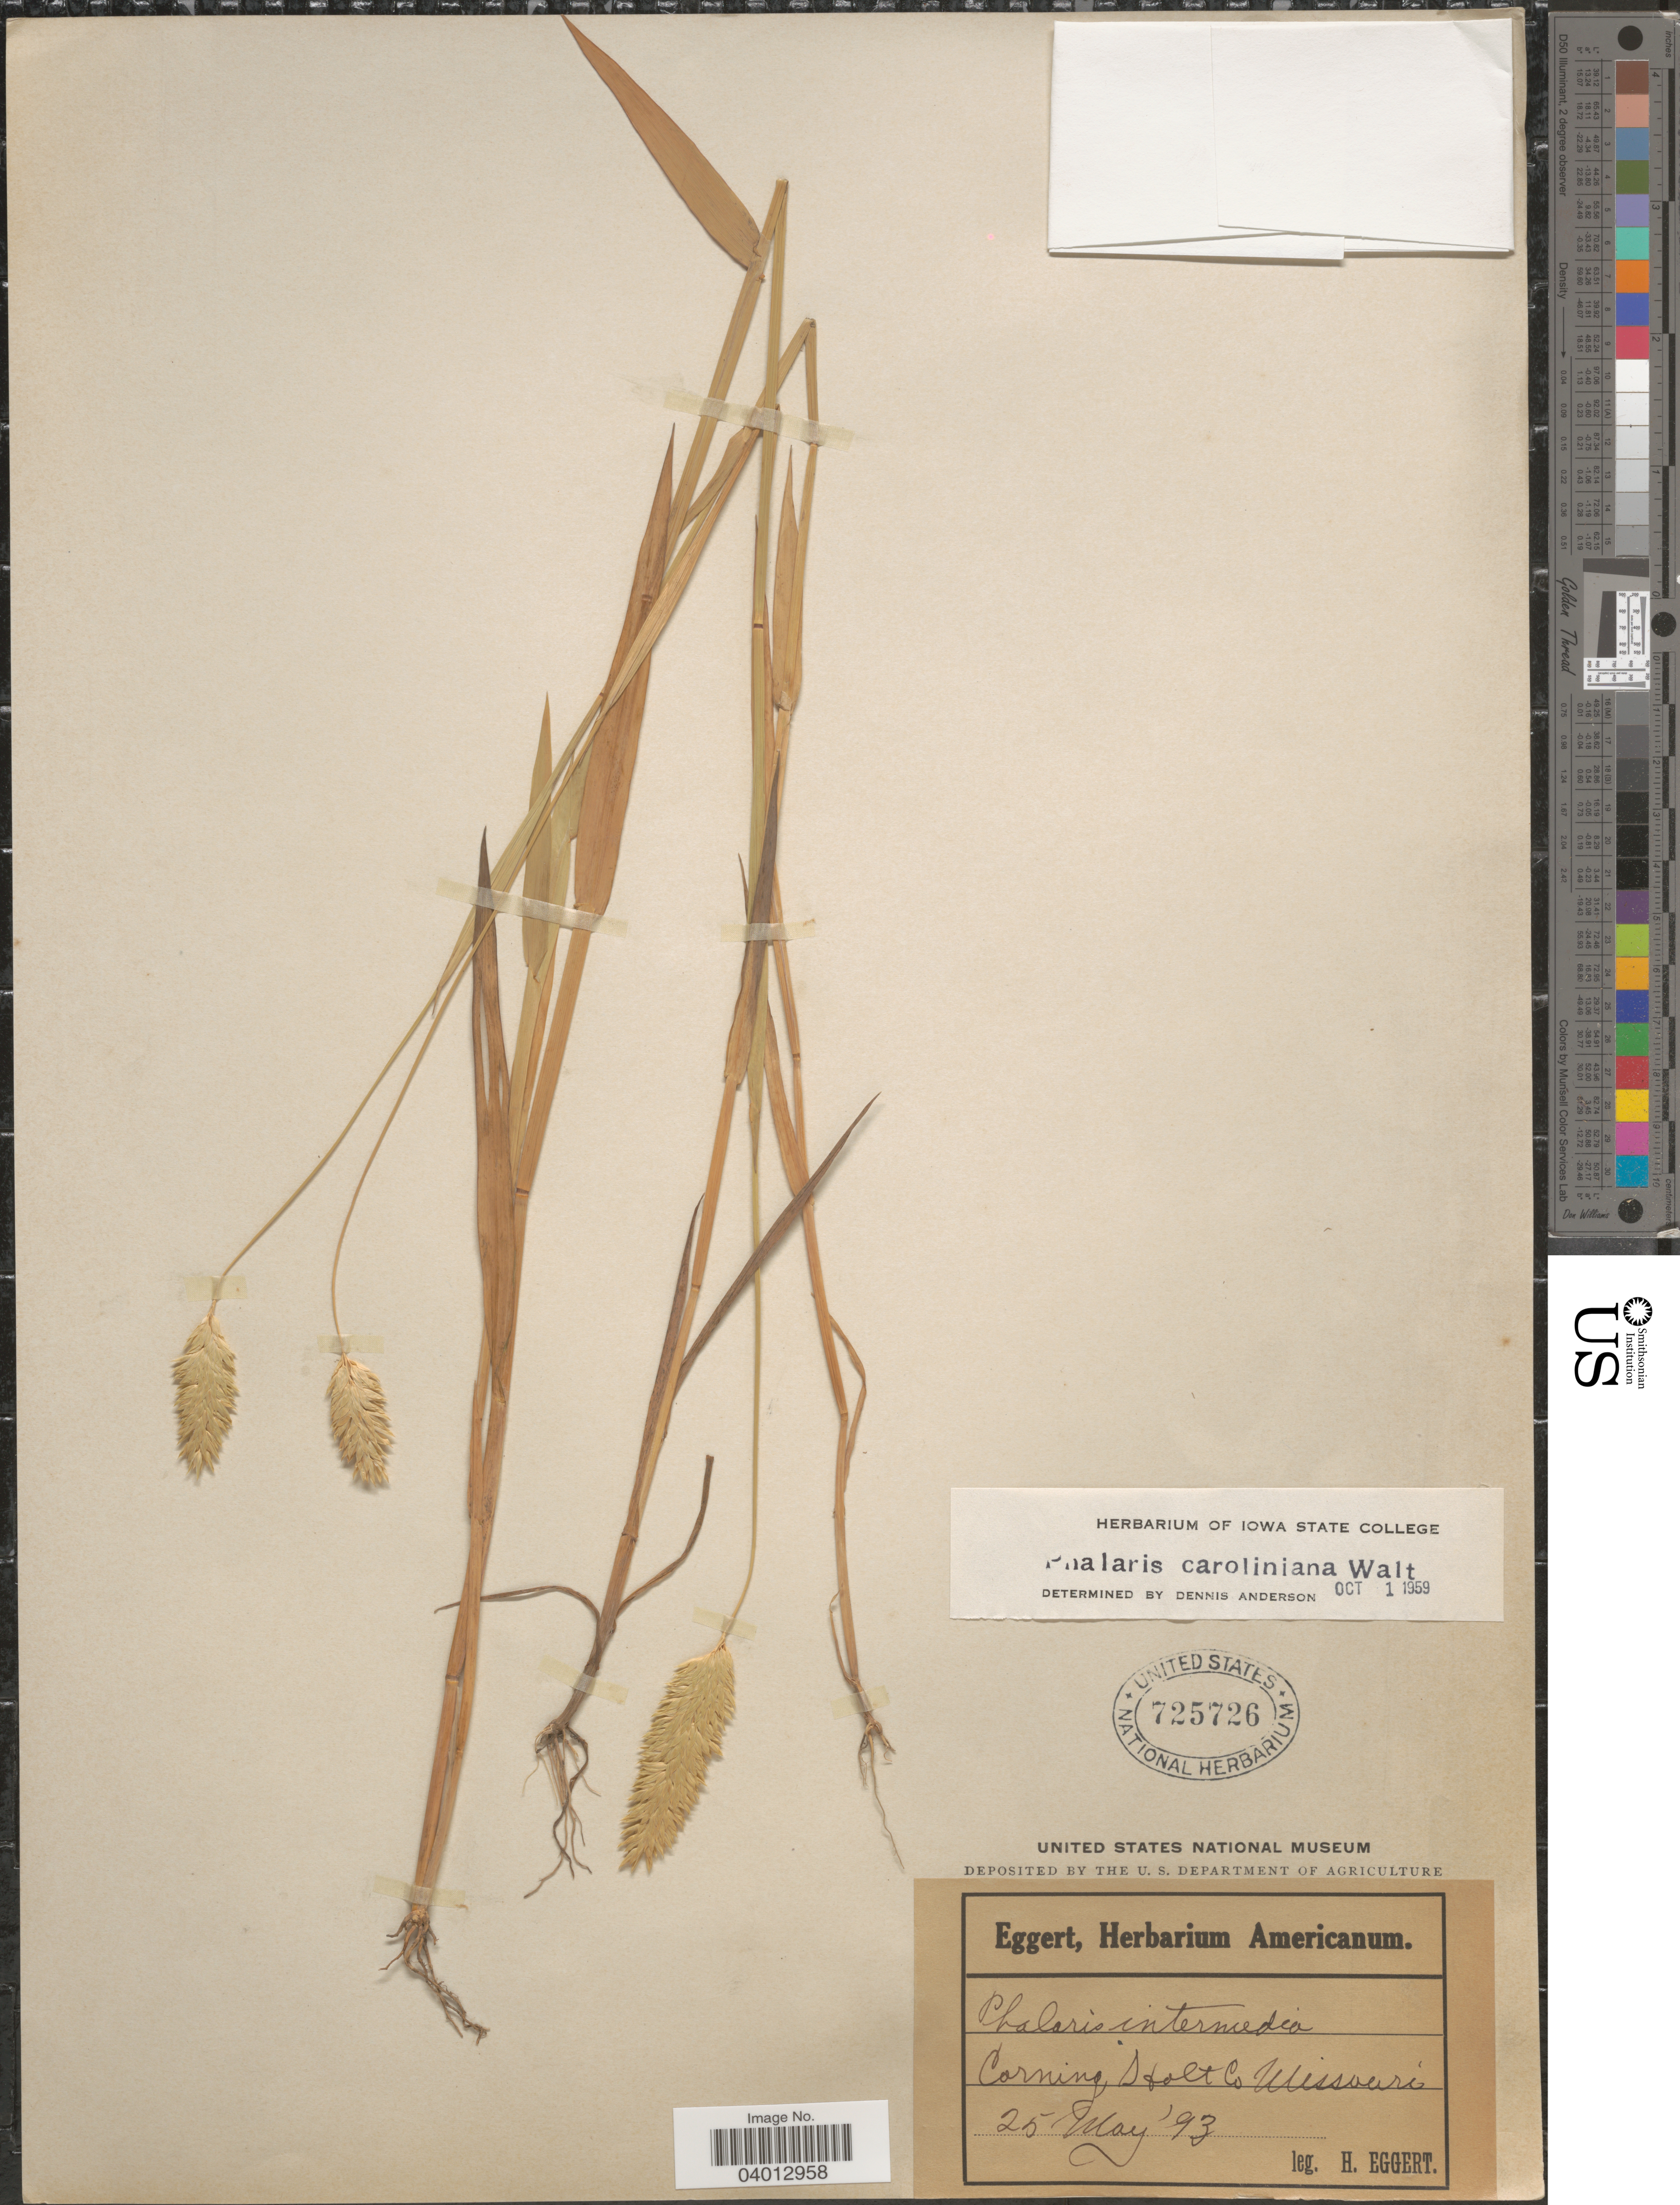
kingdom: Plantae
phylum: Tracheophyta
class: Liliopsida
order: Poales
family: Poaceae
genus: Phalaris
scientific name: Phalaris caroliniana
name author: Walter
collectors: H. Eggert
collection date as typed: Transcribed d/m/y: 25/5/93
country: United States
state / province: Missouri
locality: Corning, Holt Co.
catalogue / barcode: US 725726